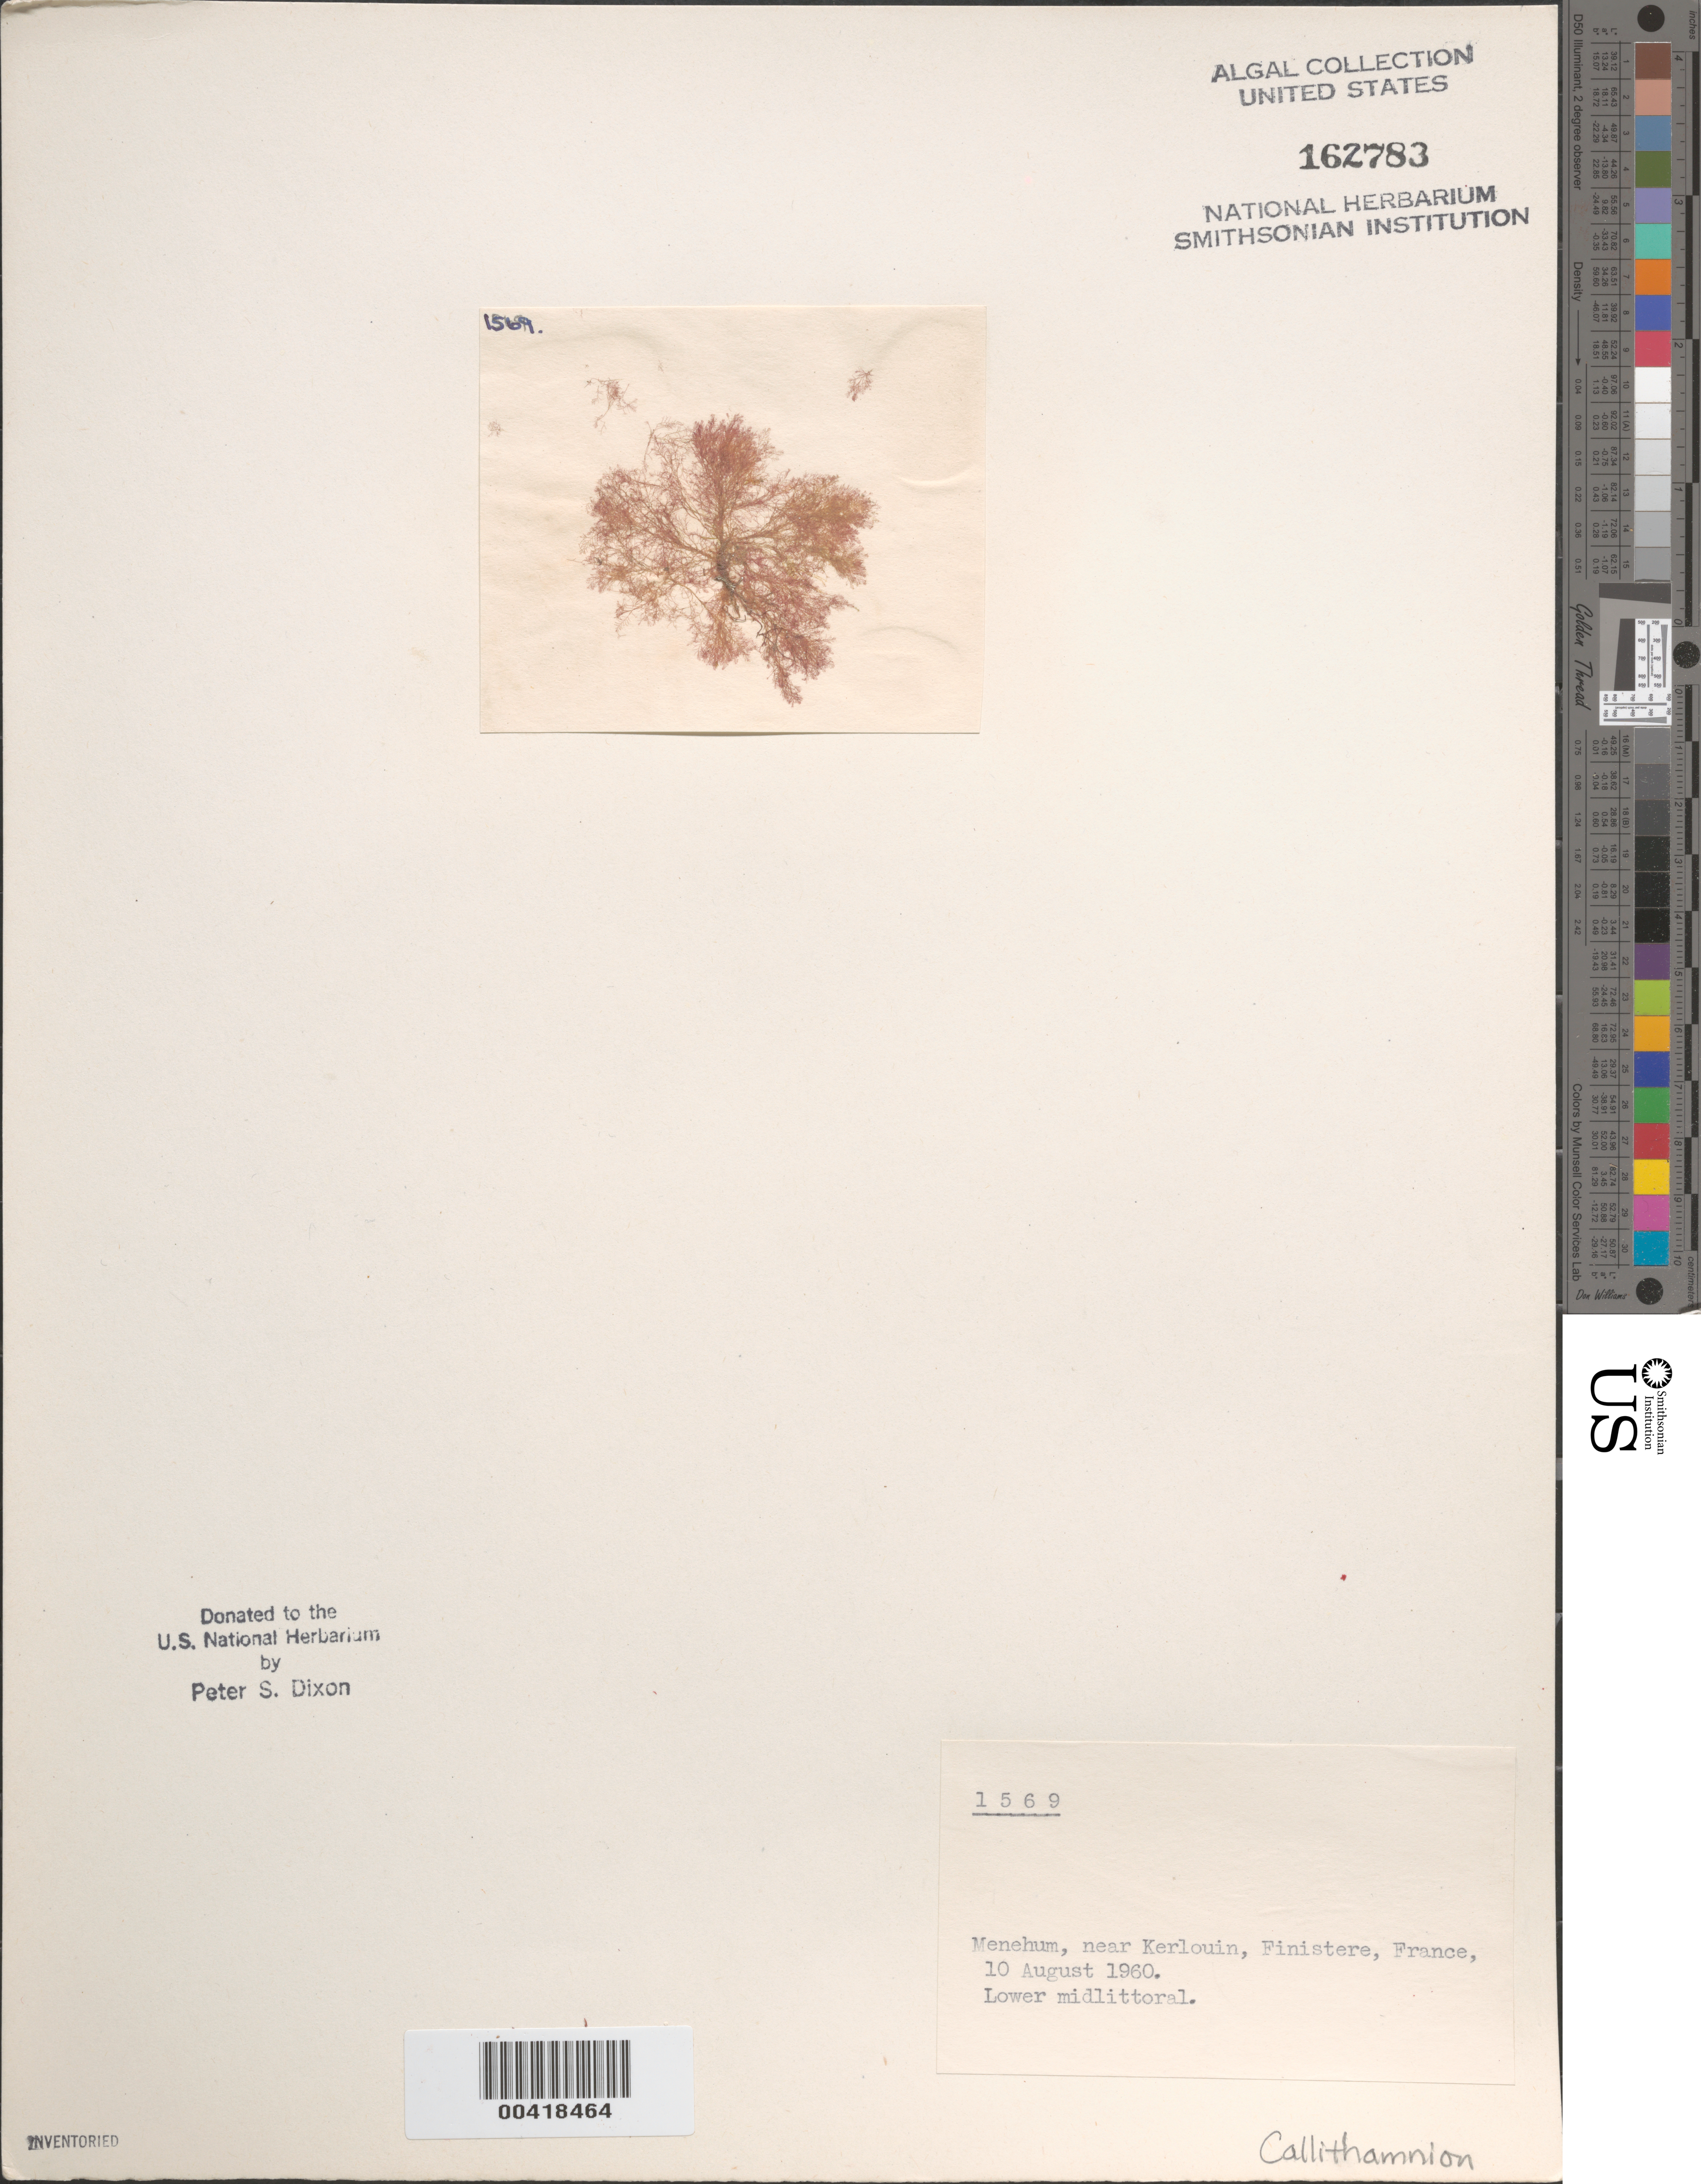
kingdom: Plantae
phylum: Rhodophyta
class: Florideophyceae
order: Ceramiales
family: Callithamniaceae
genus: Callithamnion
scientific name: Callithamnion sp.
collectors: P. S. Dixon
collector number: PSD 1569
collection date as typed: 10 Aug 1960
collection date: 1960-08-10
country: France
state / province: Bretagne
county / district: Finistère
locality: Menehum, near Kerlouin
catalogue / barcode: US 162783